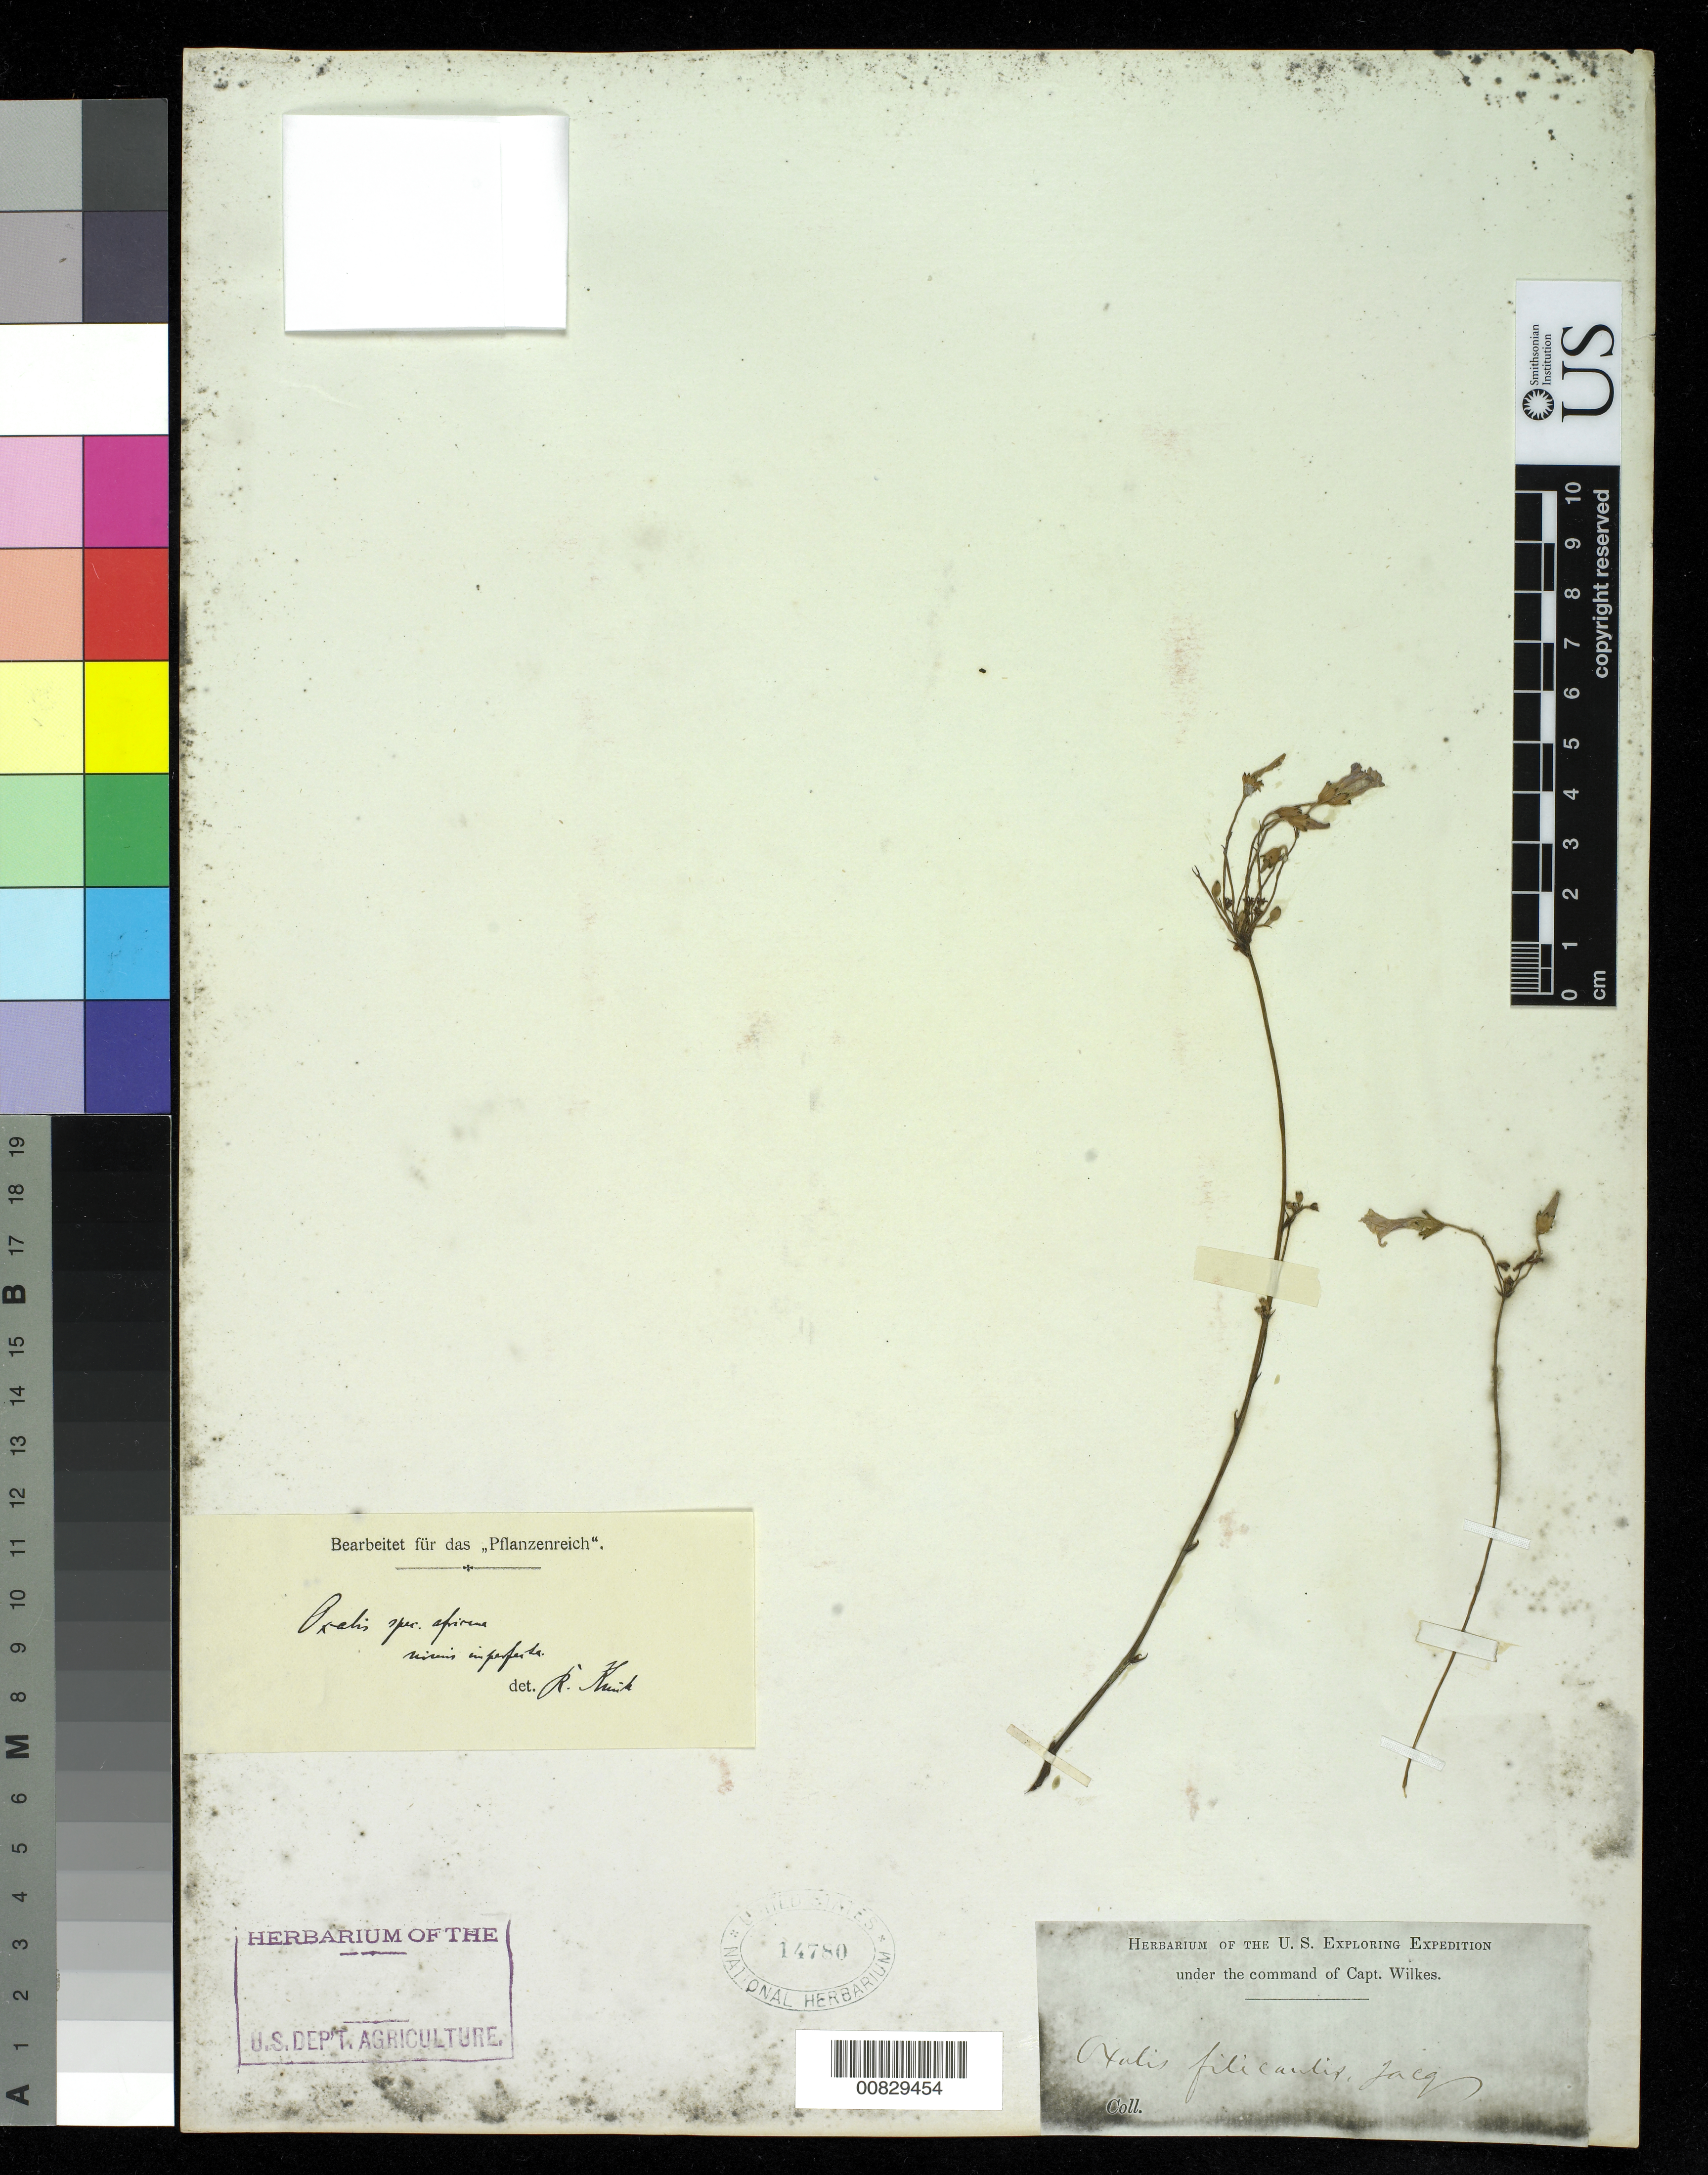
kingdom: Plantae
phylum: Tracheophyta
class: Magnoliopsida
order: Oxalidales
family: Oxalidaceae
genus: Oxalis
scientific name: Oxalis filicaulis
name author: Jacq.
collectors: Wilkes Explor. Exped.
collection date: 1838/1842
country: South Africa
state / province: Western Cape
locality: Cape of Good Hope. Cape Town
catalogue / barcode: US 14780